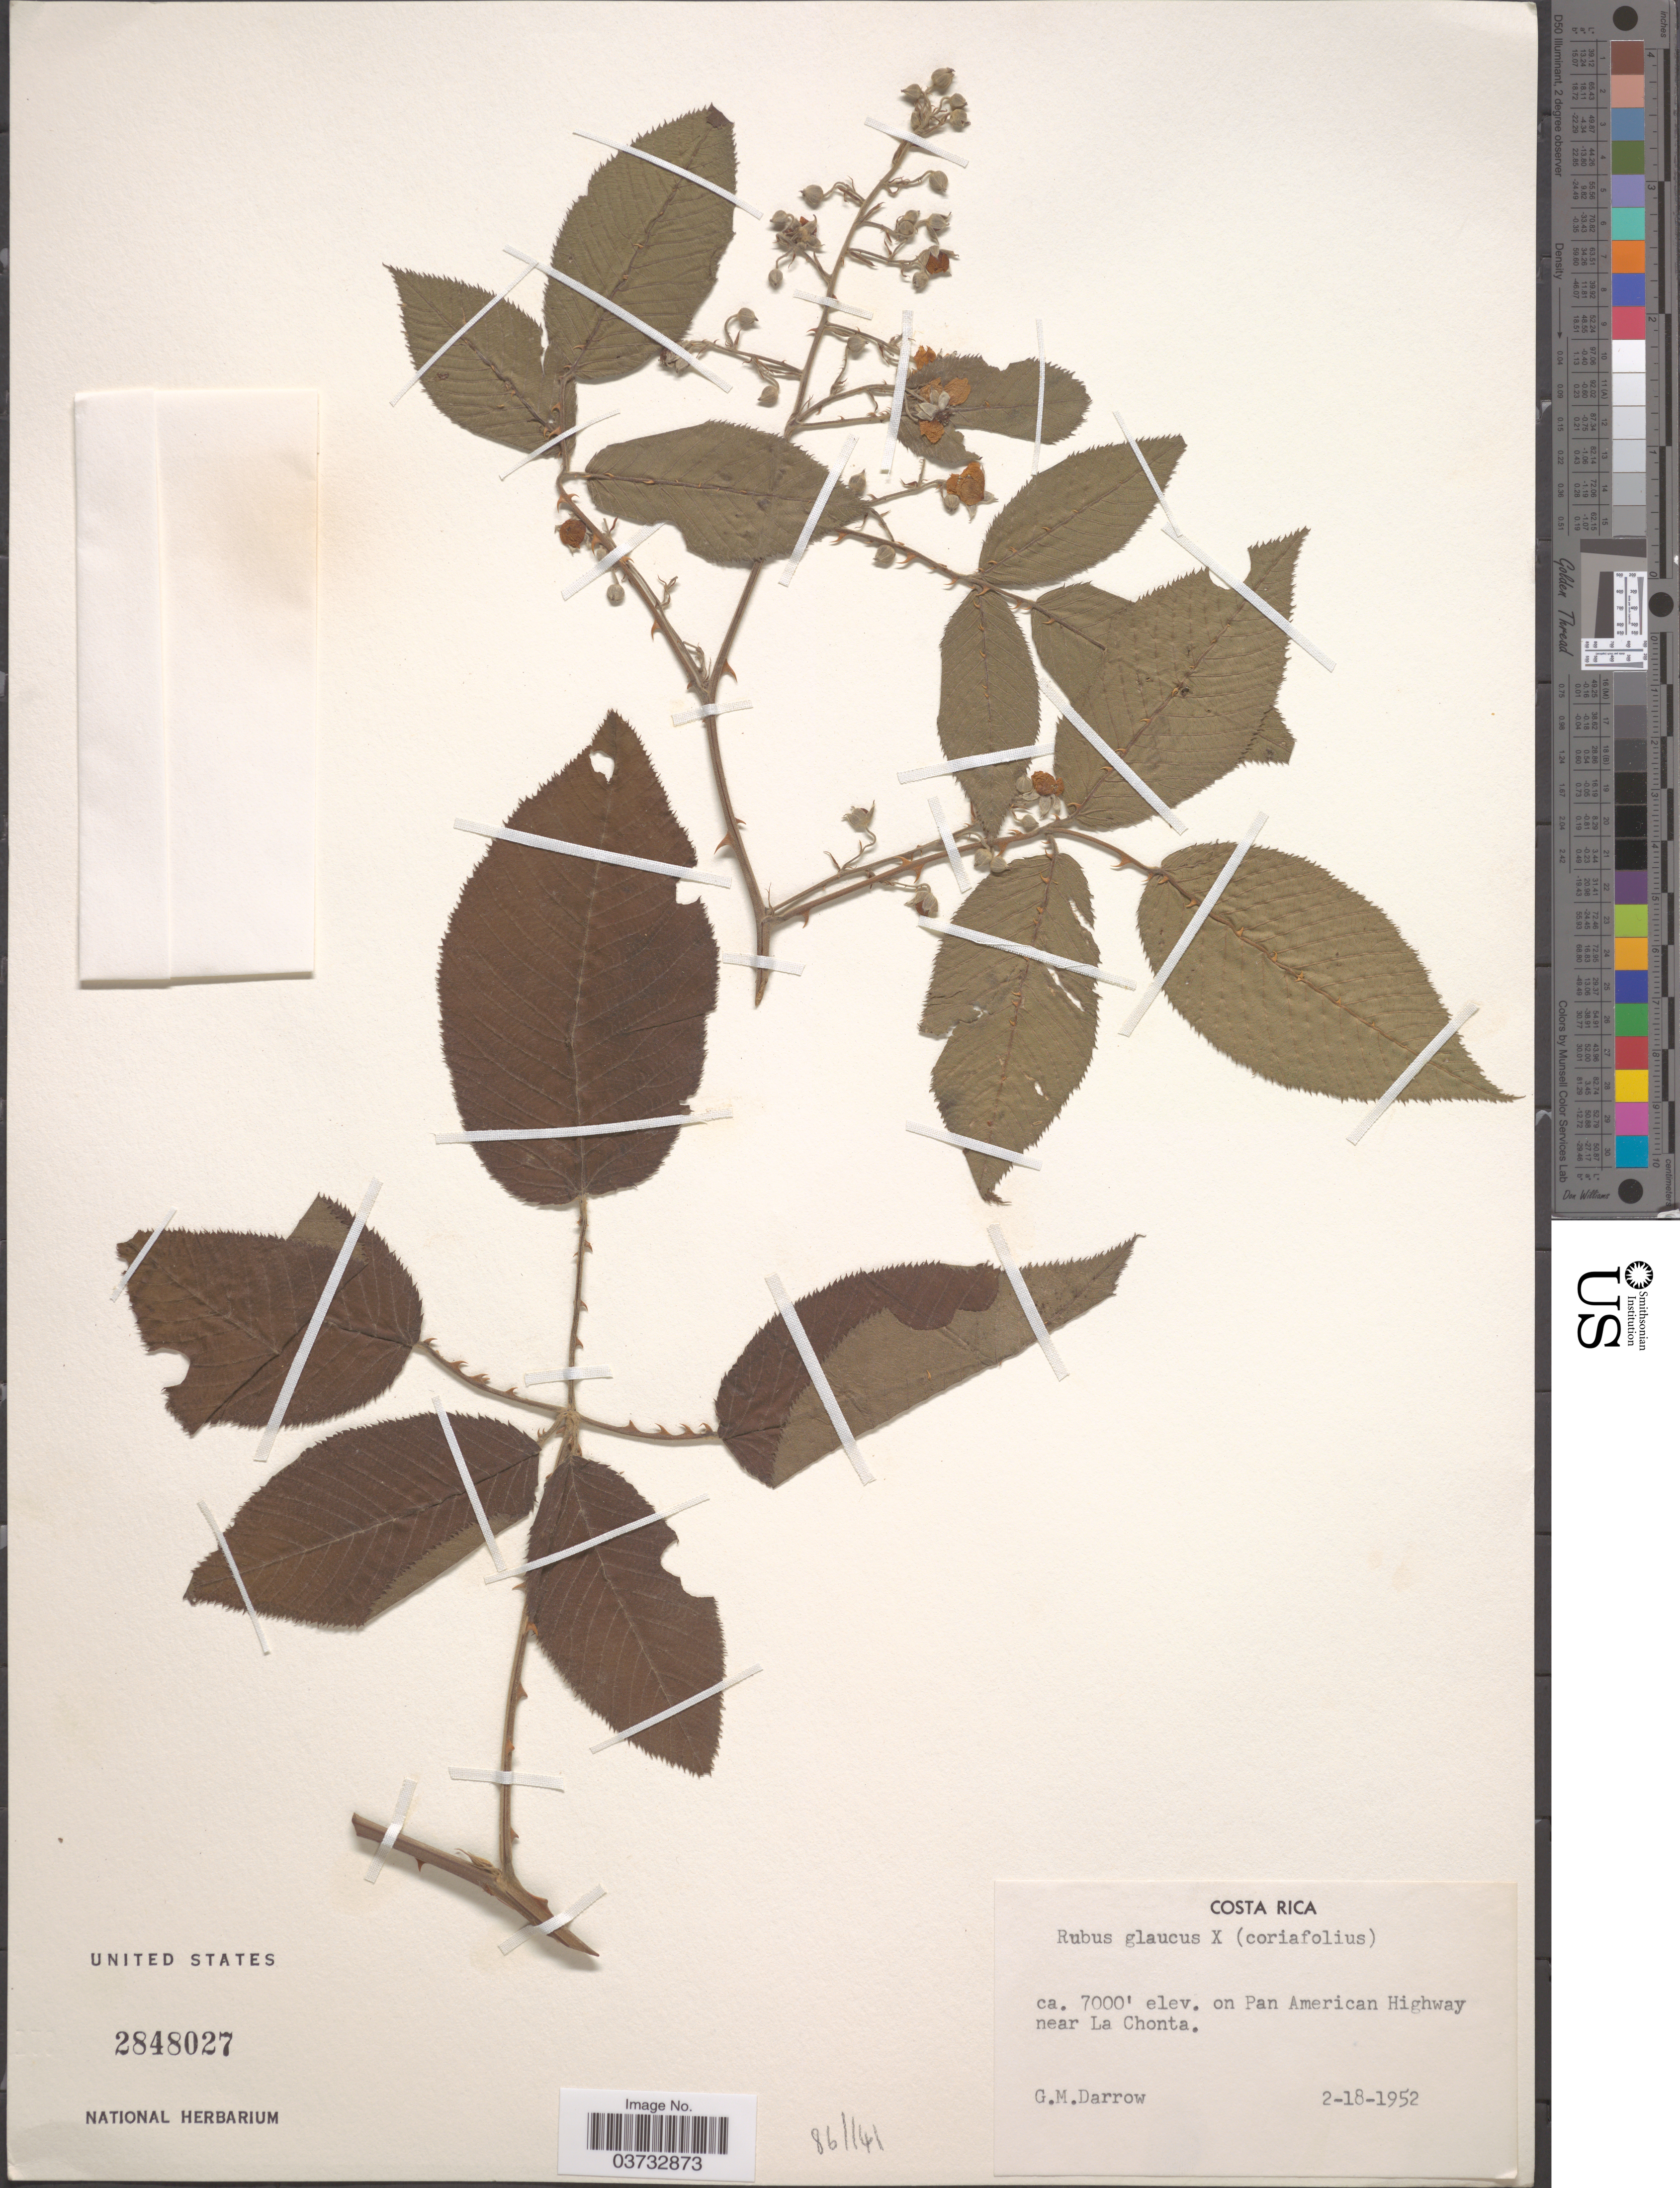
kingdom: Plantae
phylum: Tracheophyta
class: Magnoliopsida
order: Rosales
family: Rosaceae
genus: Rubus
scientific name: Rubus glaucus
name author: Benth.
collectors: G. Darrow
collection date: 1952-02-18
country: Costa Rica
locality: On Pan American Highway near La Chonta.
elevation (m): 2134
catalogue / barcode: US 2848027